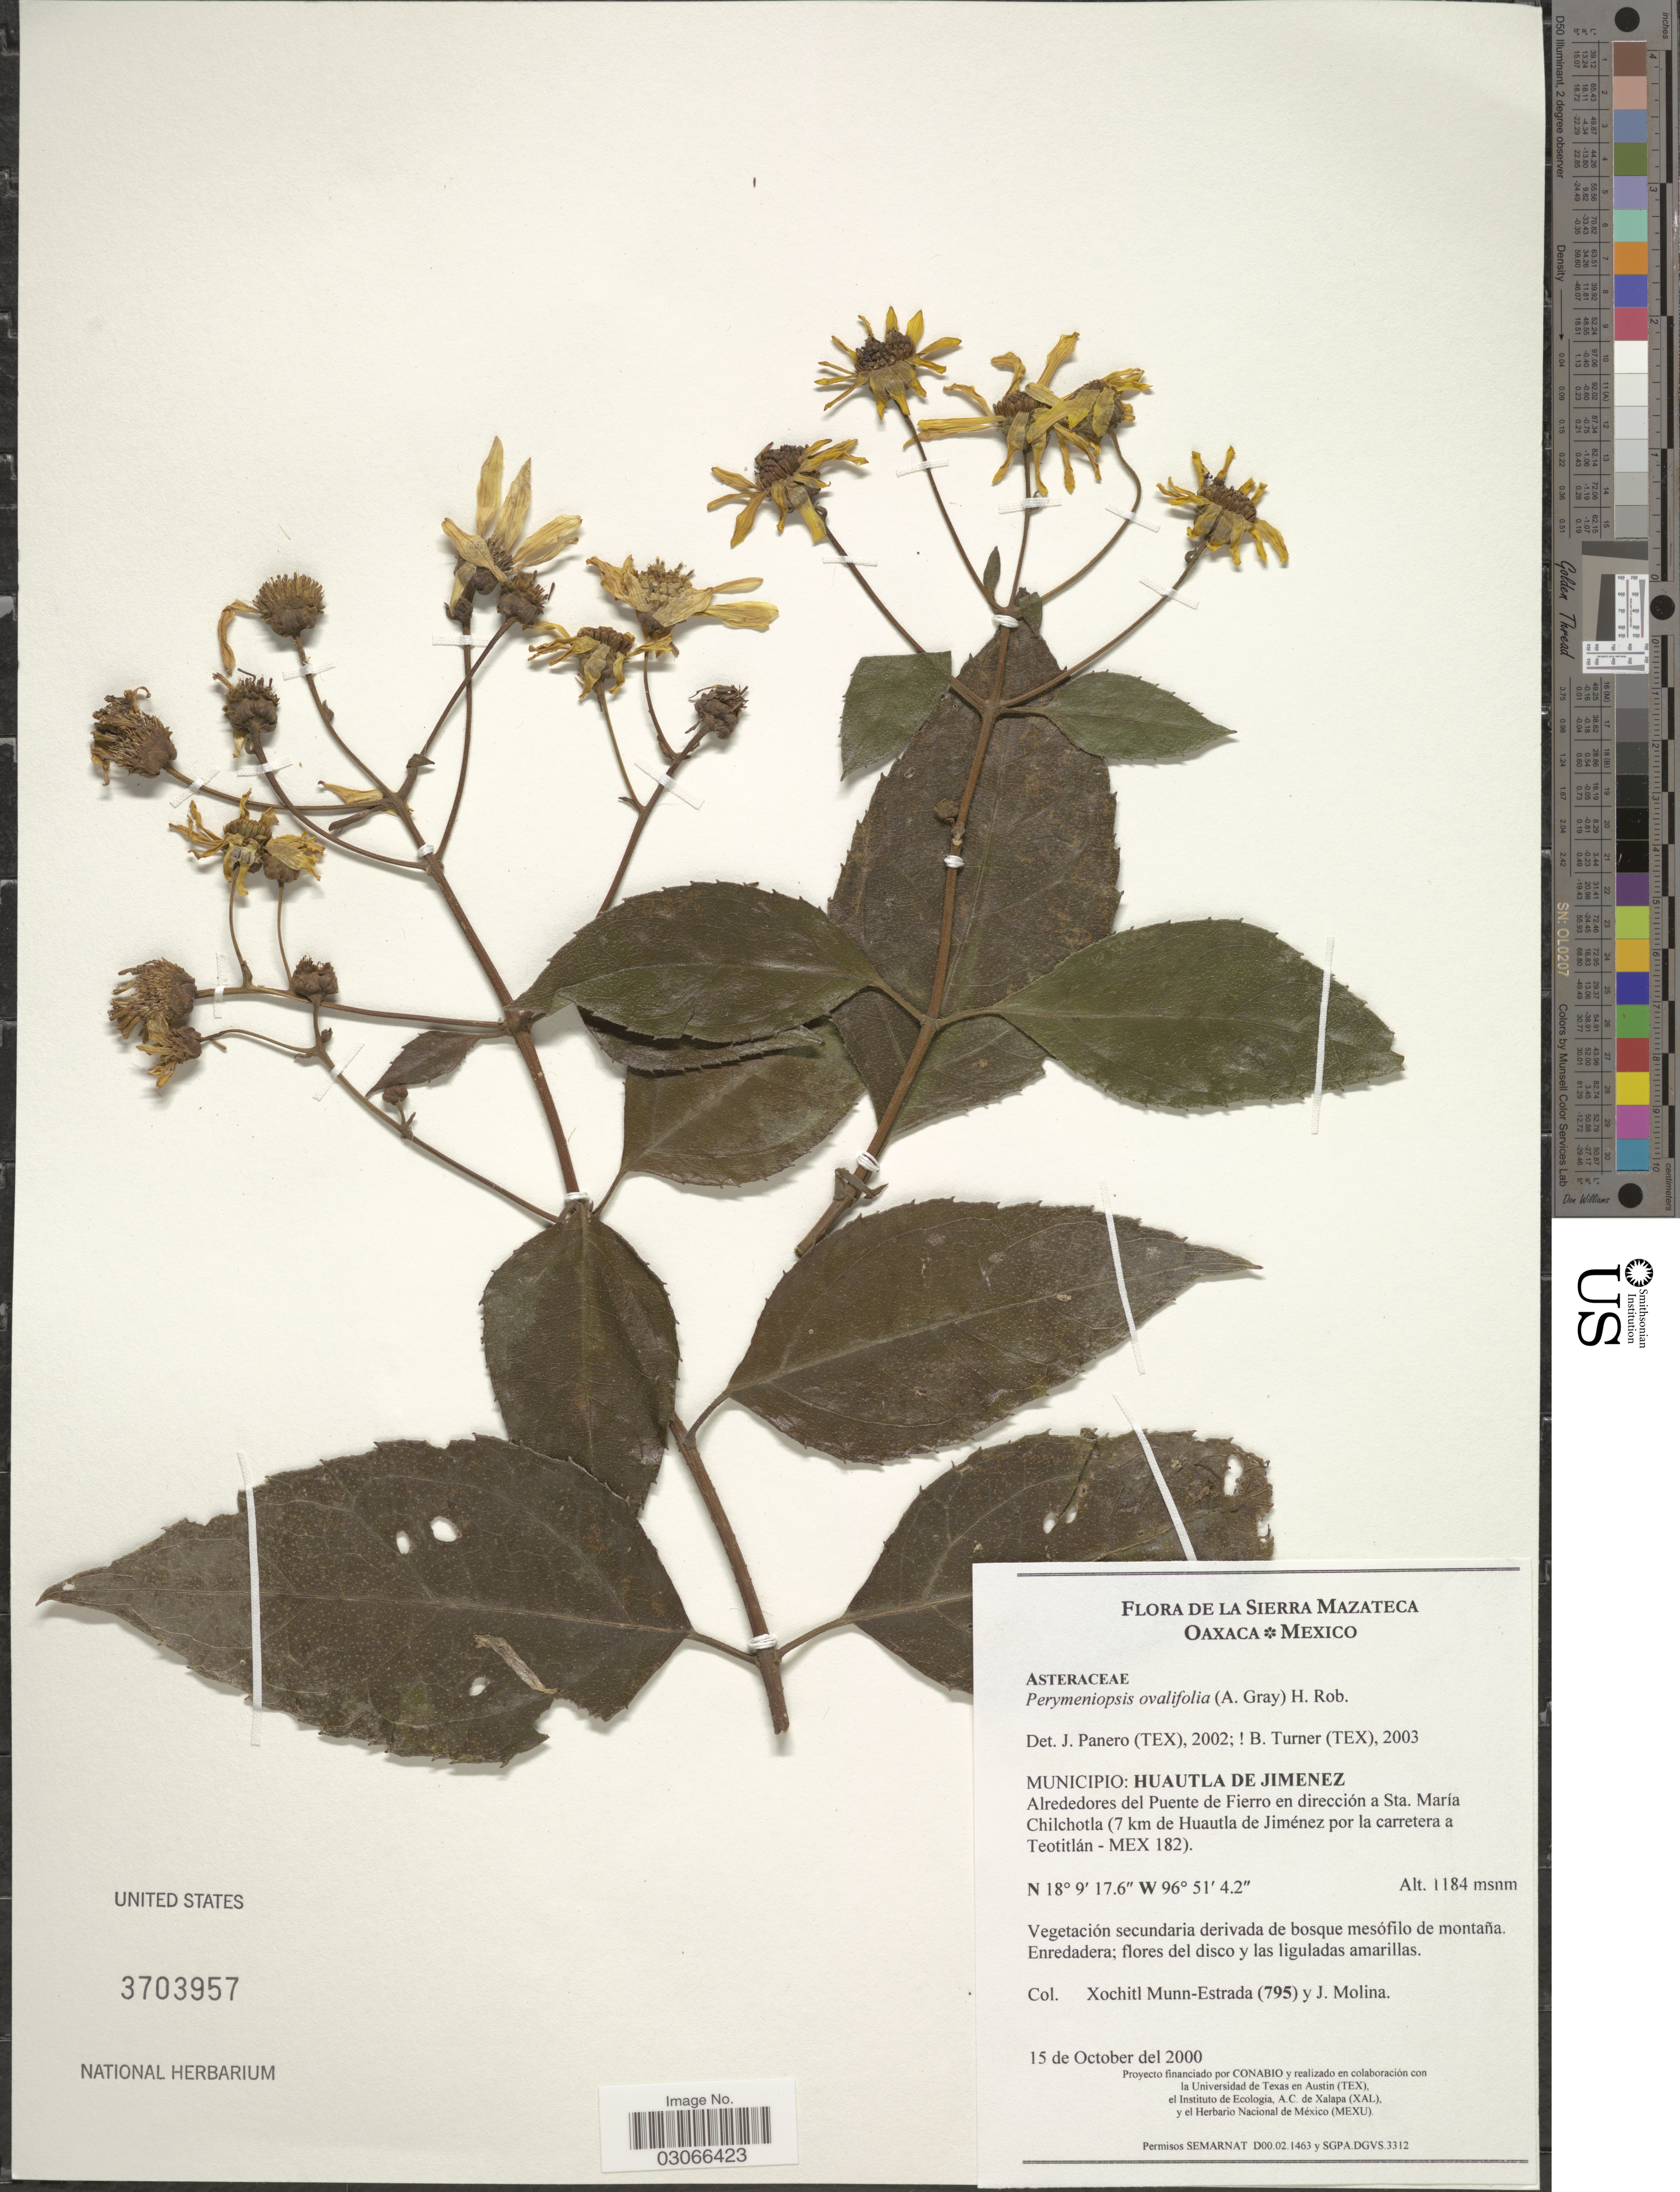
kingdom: Plantae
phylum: Tracheophyta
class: Magnoliopsida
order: Asterales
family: Asteraceae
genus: Perymeniopsis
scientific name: Perymeniopsis ovalifolia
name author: (A. Gray) H. Rob.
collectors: X. Munn-Estrada & J. Molina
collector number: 795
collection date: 2000-10-15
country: Mexico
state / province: Oaxaca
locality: La Sierra Mazateca. Municipio: Huautla de Jimenez. Alrededores del Puente de Fierro en dirección a Sta. María Chilchotla (7 km de Huautla de Jiménez por la carretera a Teotitlán - MEX 182).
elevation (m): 1184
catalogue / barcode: US 3703957